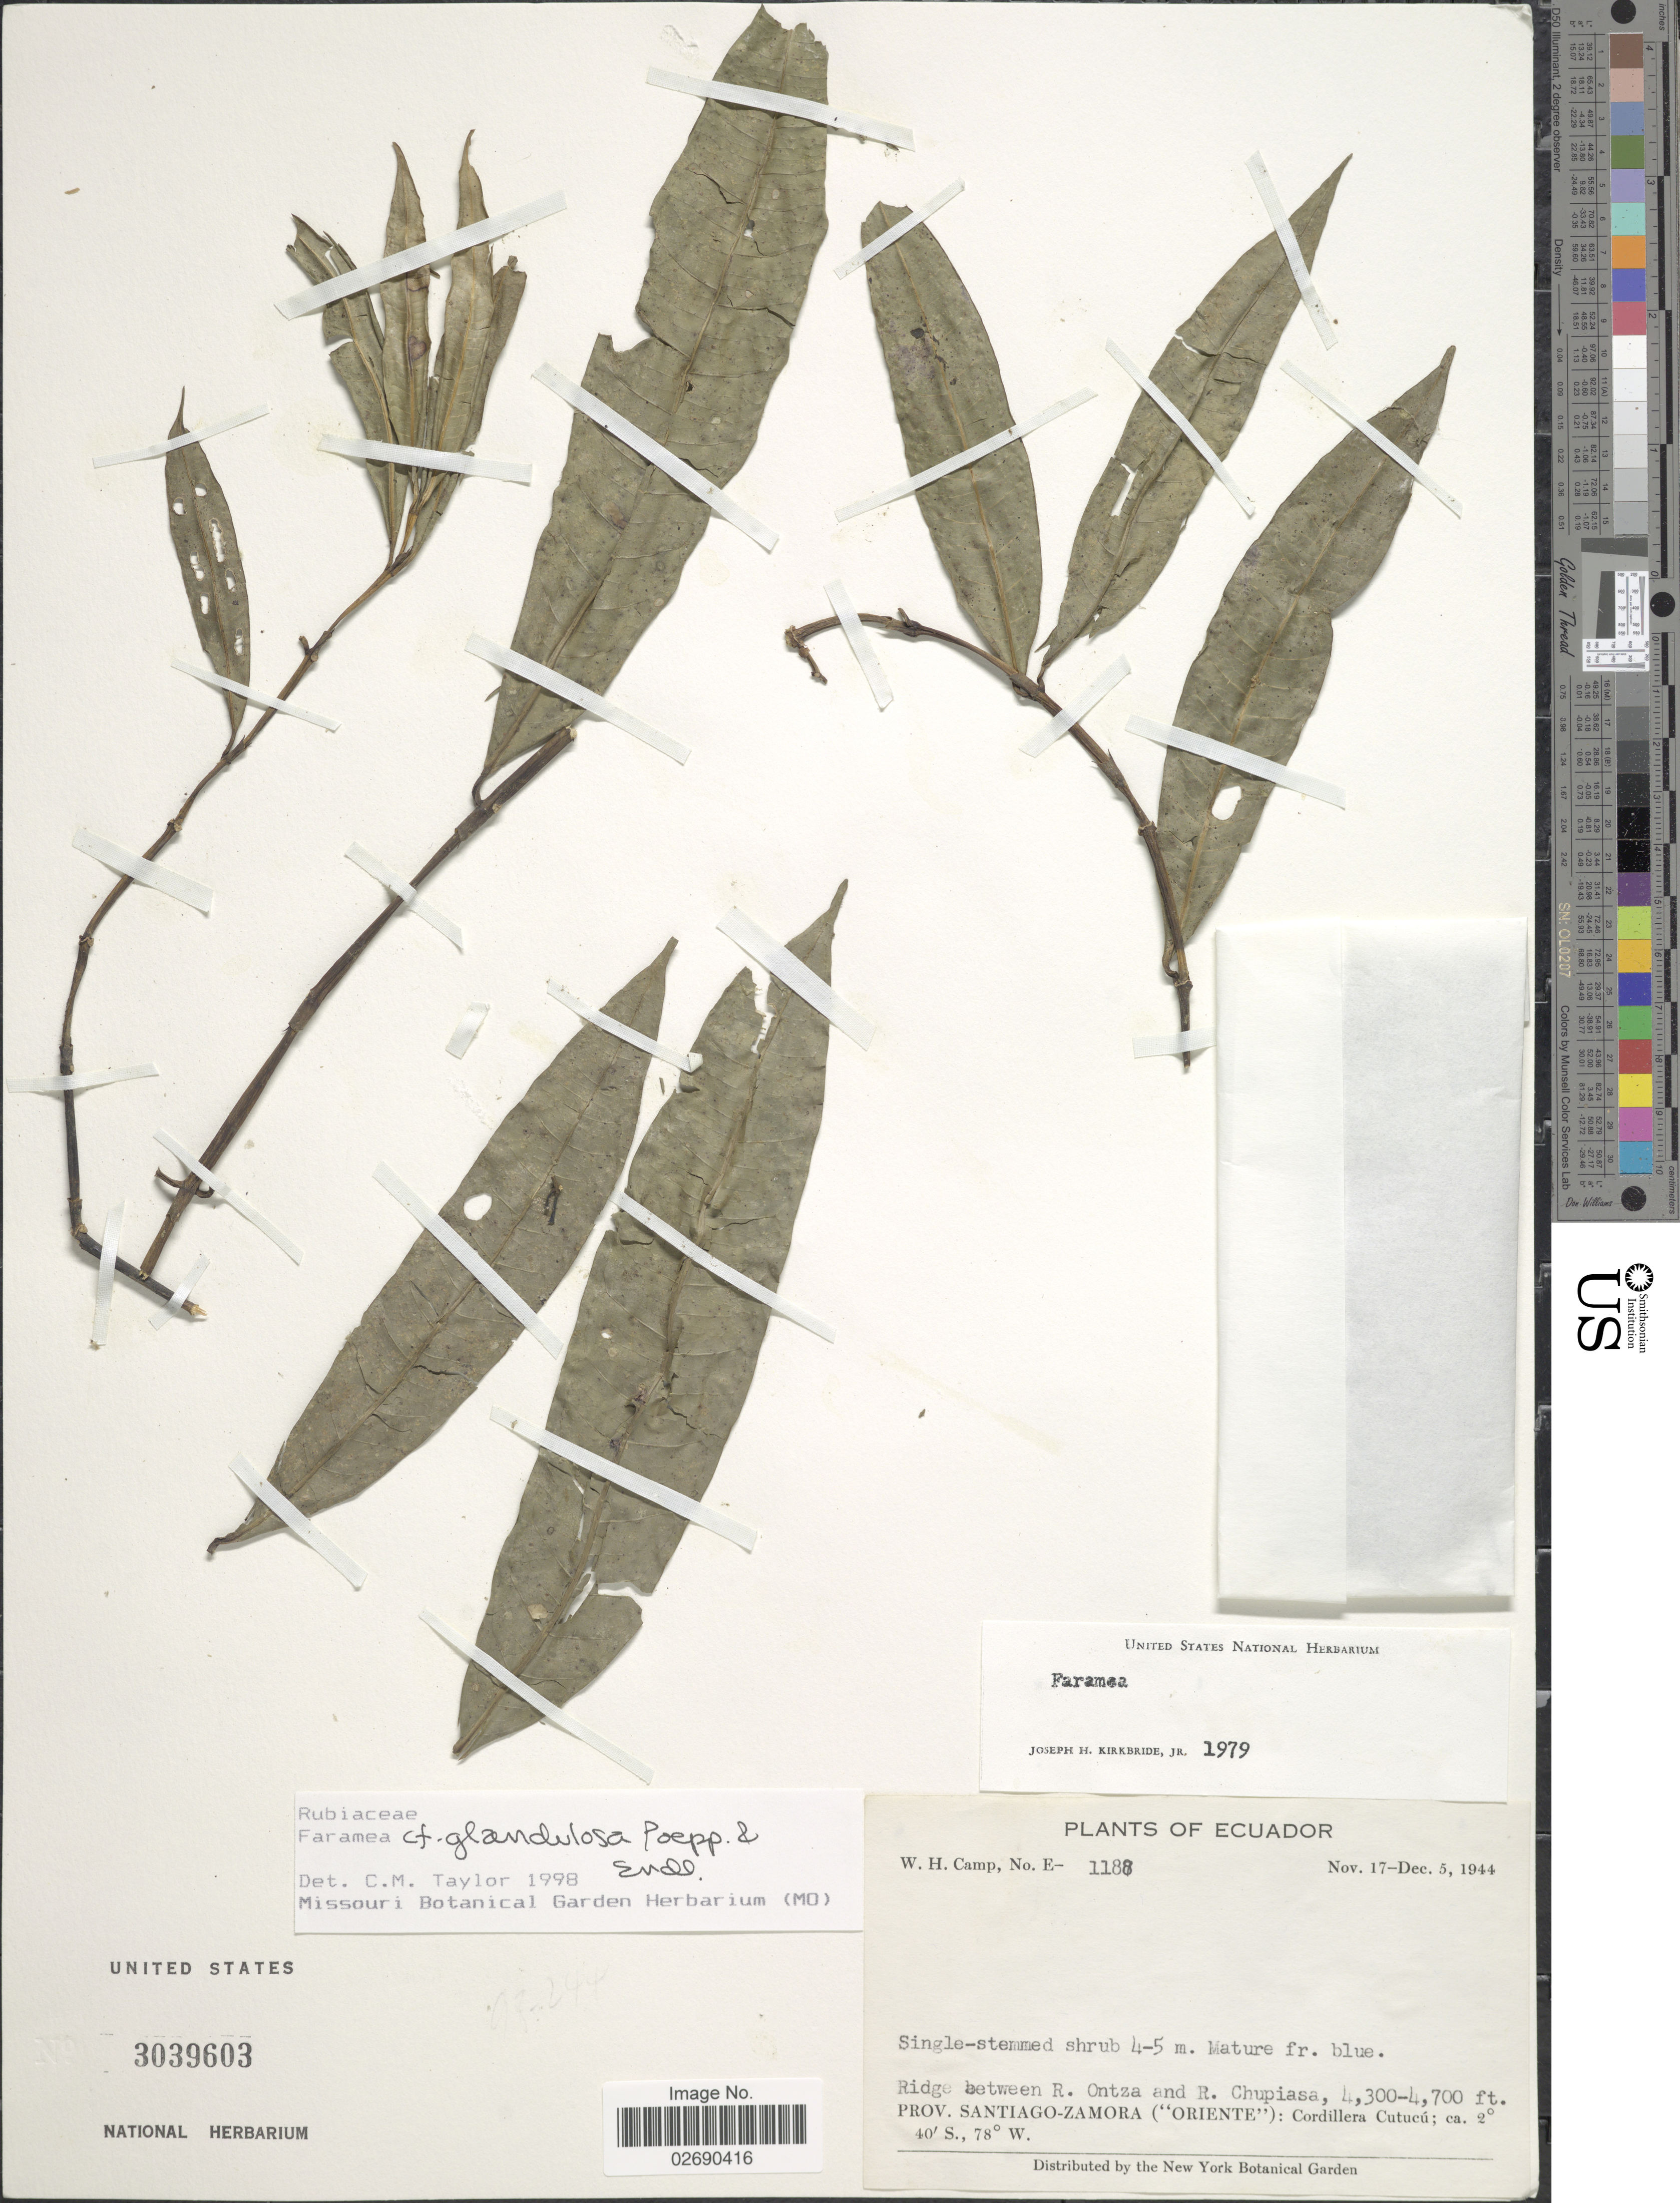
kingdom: Plantae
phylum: Tracheophyta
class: Magnoliopsida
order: Gentianales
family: Rubiaceae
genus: Faramea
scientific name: Faramea glandulosa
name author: Poepp.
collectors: W. H. Camp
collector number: E-118!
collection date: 1944-11-17/1944-12-05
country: Ecuador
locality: Ridge between R. Ontza and R. Chupiasa. Prov. Santiago-Zamora ("Oriente"): Cordillera Cutucú.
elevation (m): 1311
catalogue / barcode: US 3039603